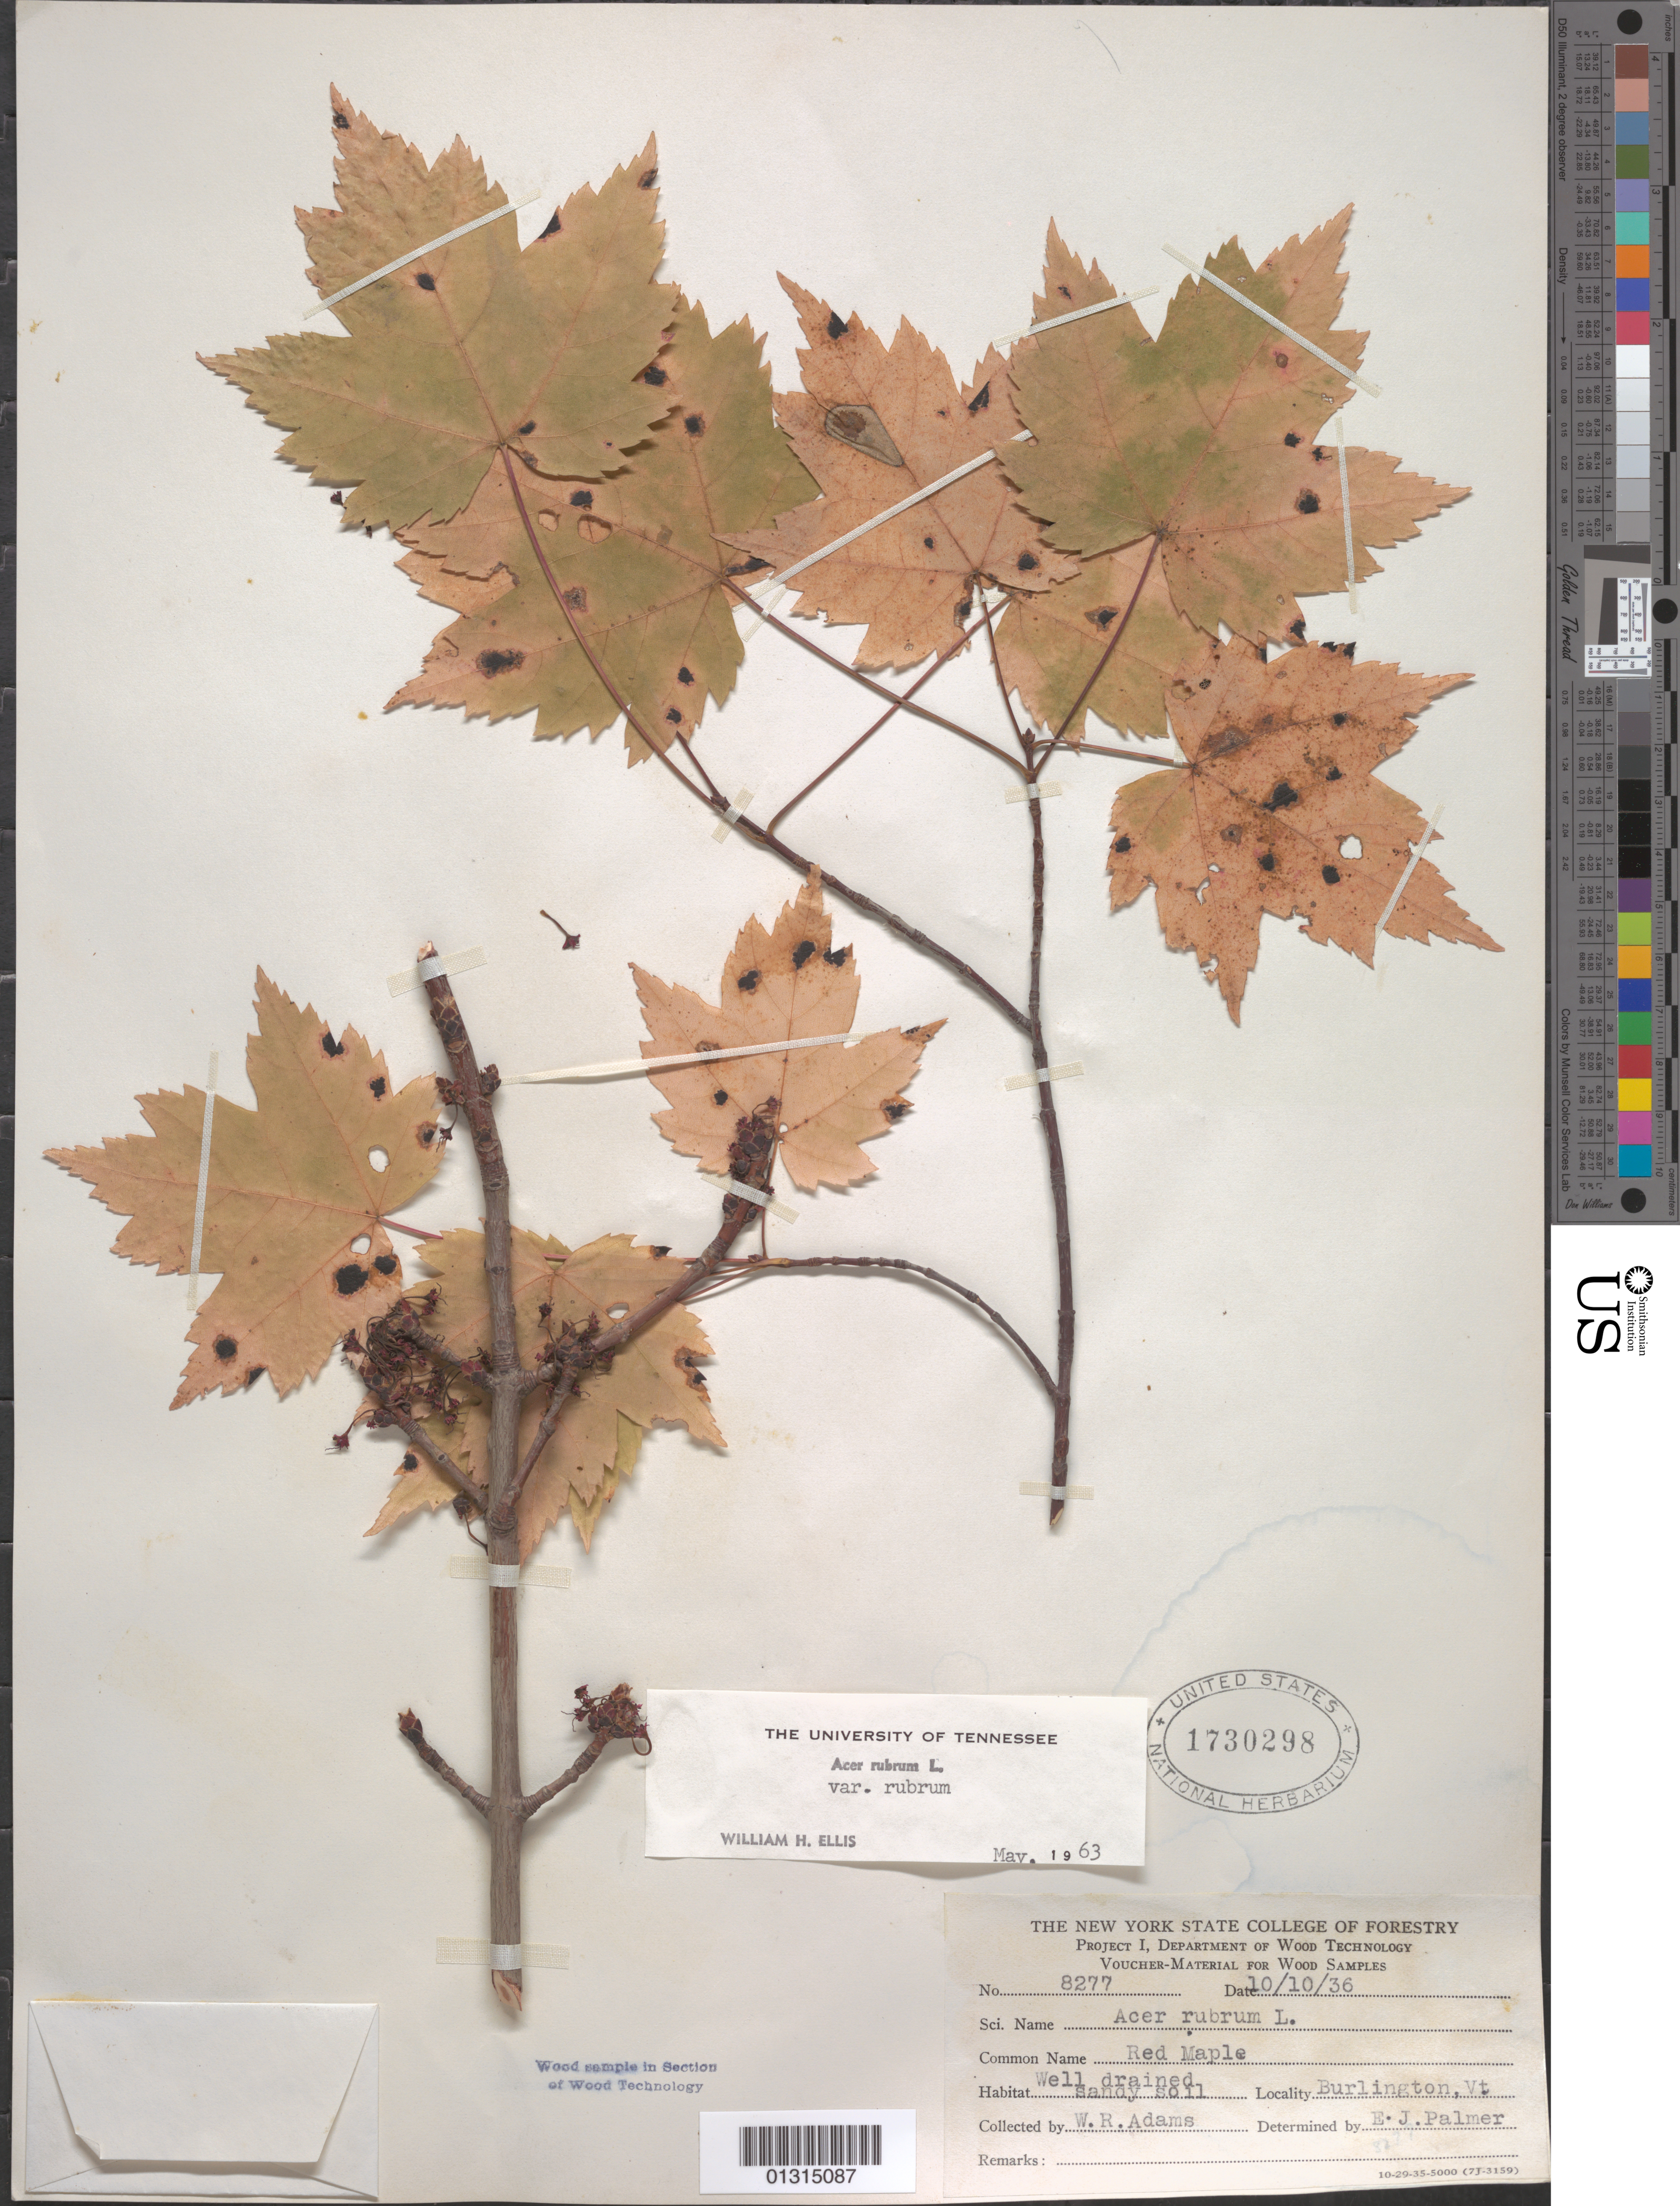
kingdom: Plantae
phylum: Tracheophyta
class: Magnoliopsida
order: Sapindales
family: Sapindaceae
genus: Acer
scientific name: Acer rubrum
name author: L.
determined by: Ellis, W. H.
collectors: W. R. Adams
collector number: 8277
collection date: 1936-10-10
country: United States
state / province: Vermont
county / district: Chittenden County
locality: Burlington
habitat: Well drained sandy soil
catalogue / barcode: US 1730298